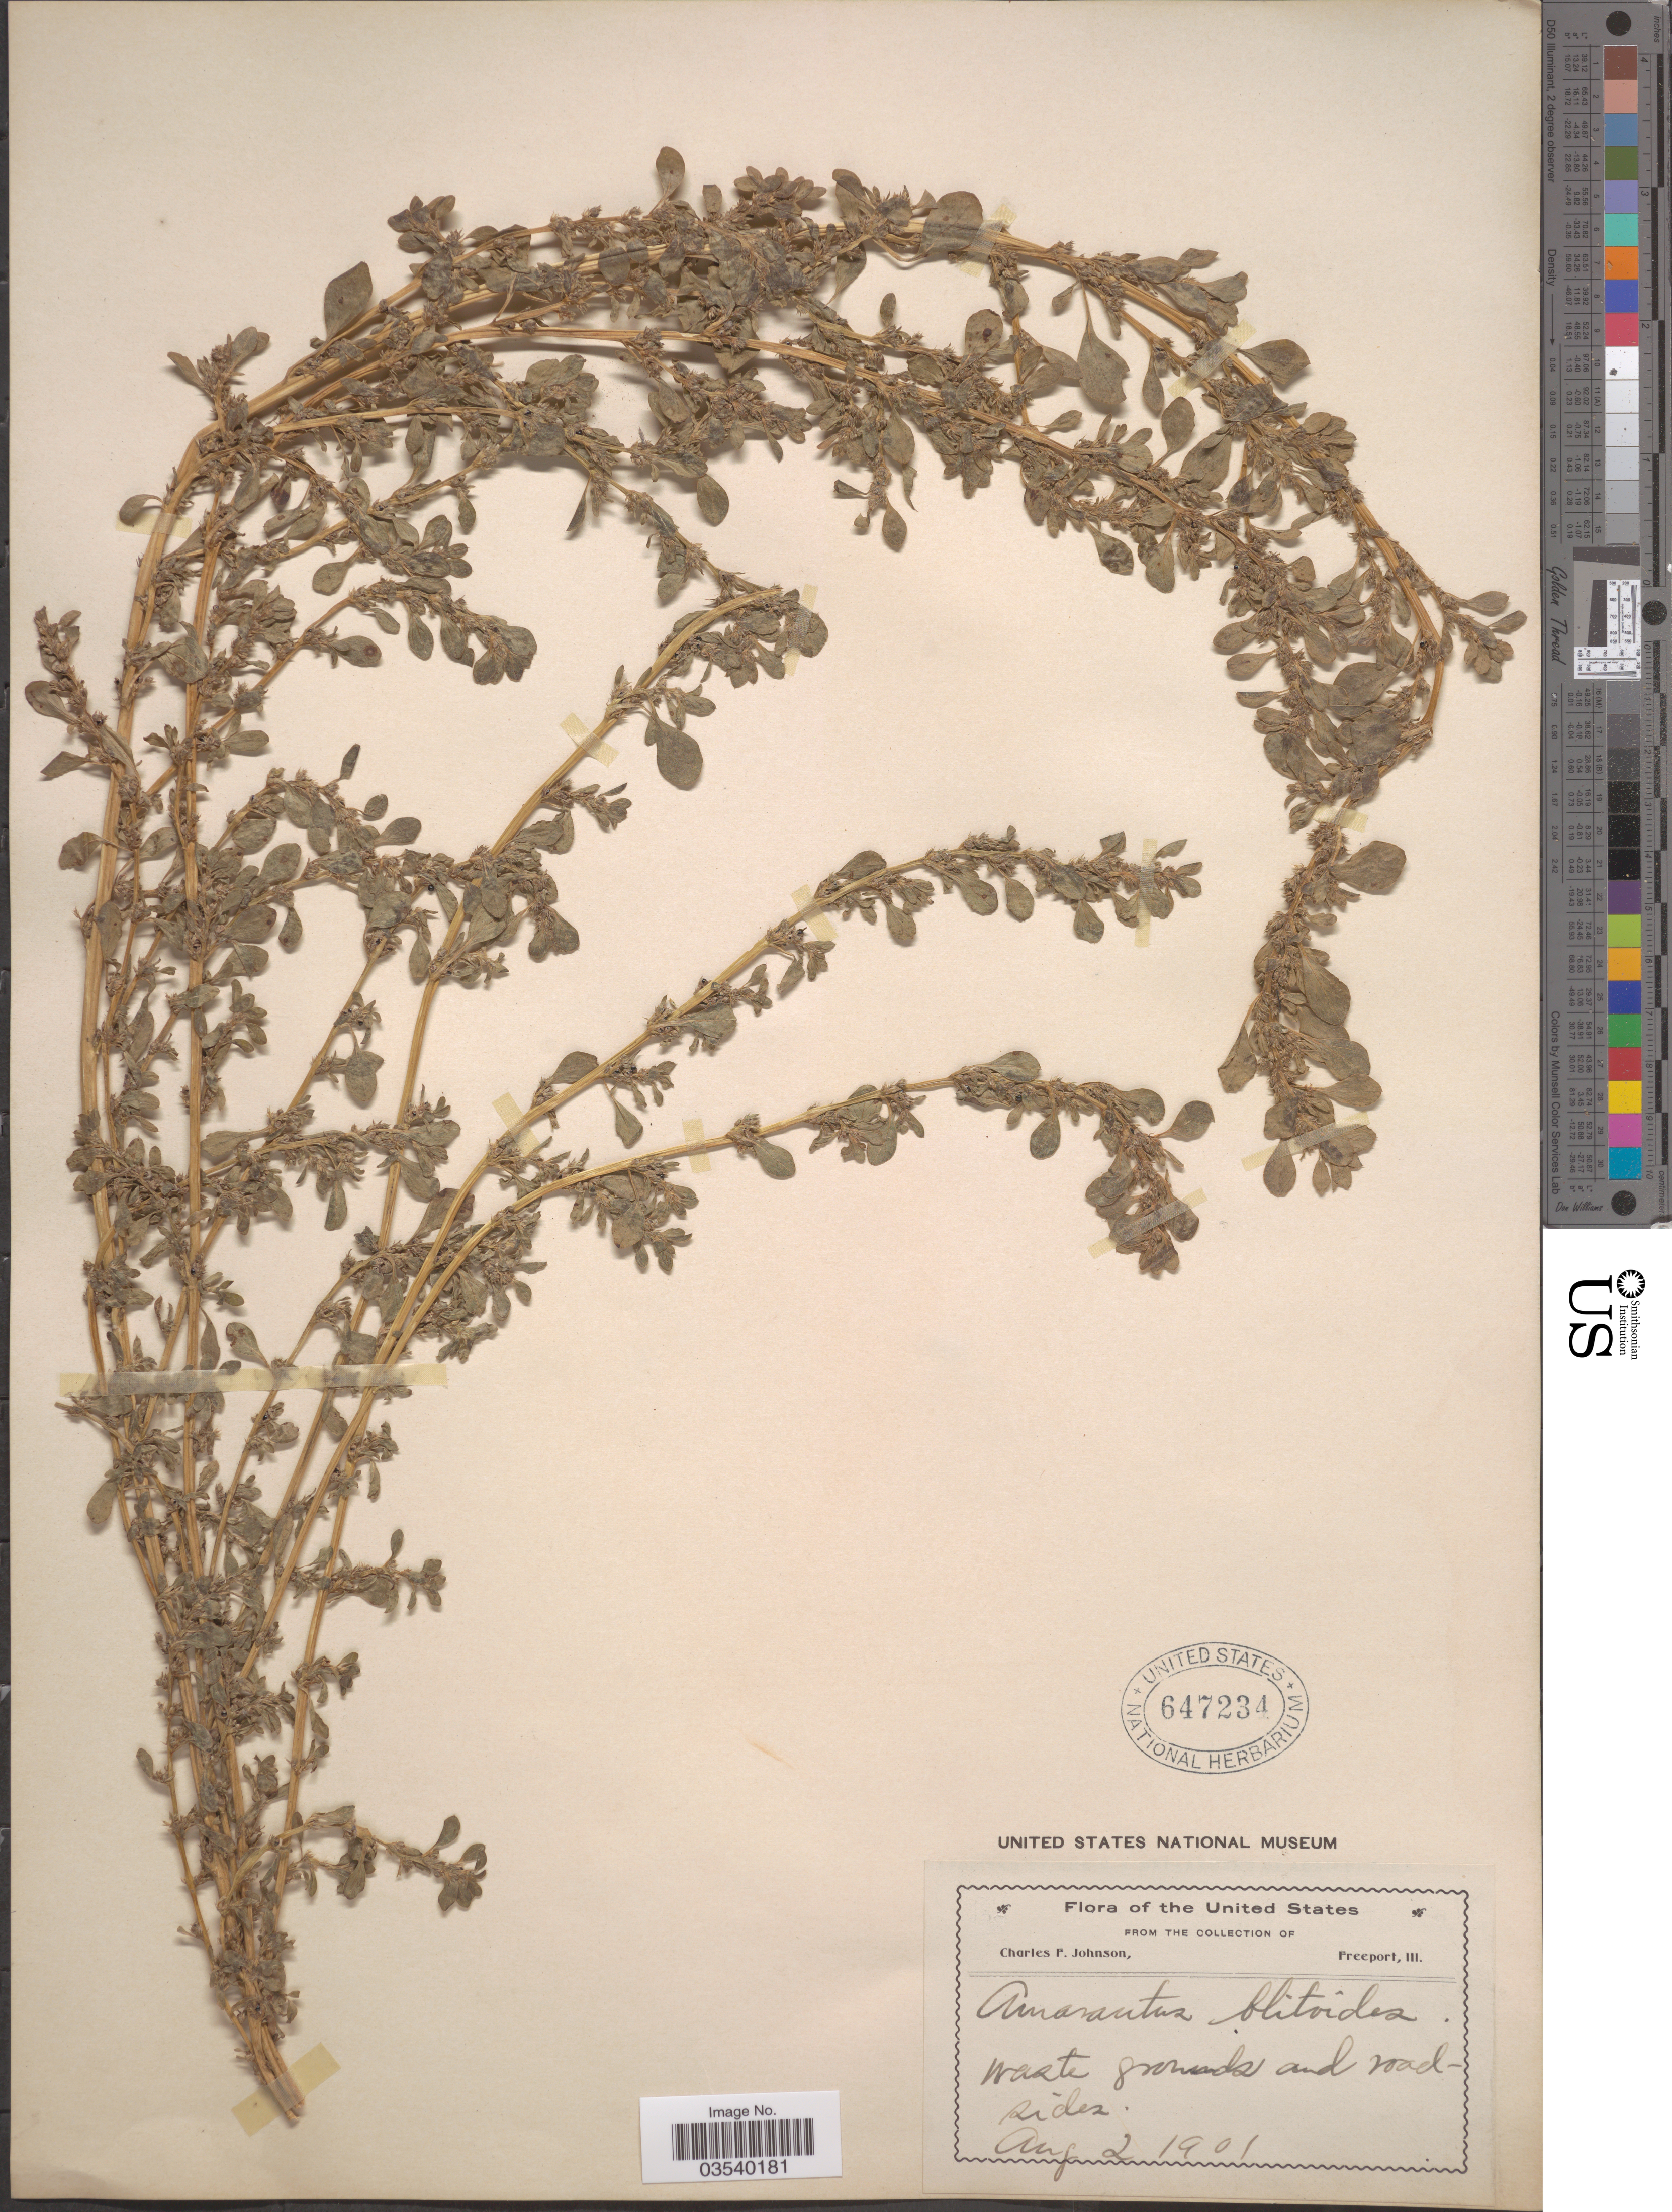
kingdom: Plantae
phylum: Tracheophyta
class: Magnoliopsida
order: Caryophyllales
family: Amaranthaceae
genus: Amaranthus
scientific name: Amaranthus blitoides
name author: S. Watson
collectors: C. F. Johnson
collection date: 1901-08-02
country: United States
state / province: Illinois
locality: Freeport [unsure placement]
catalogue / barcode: US 647234